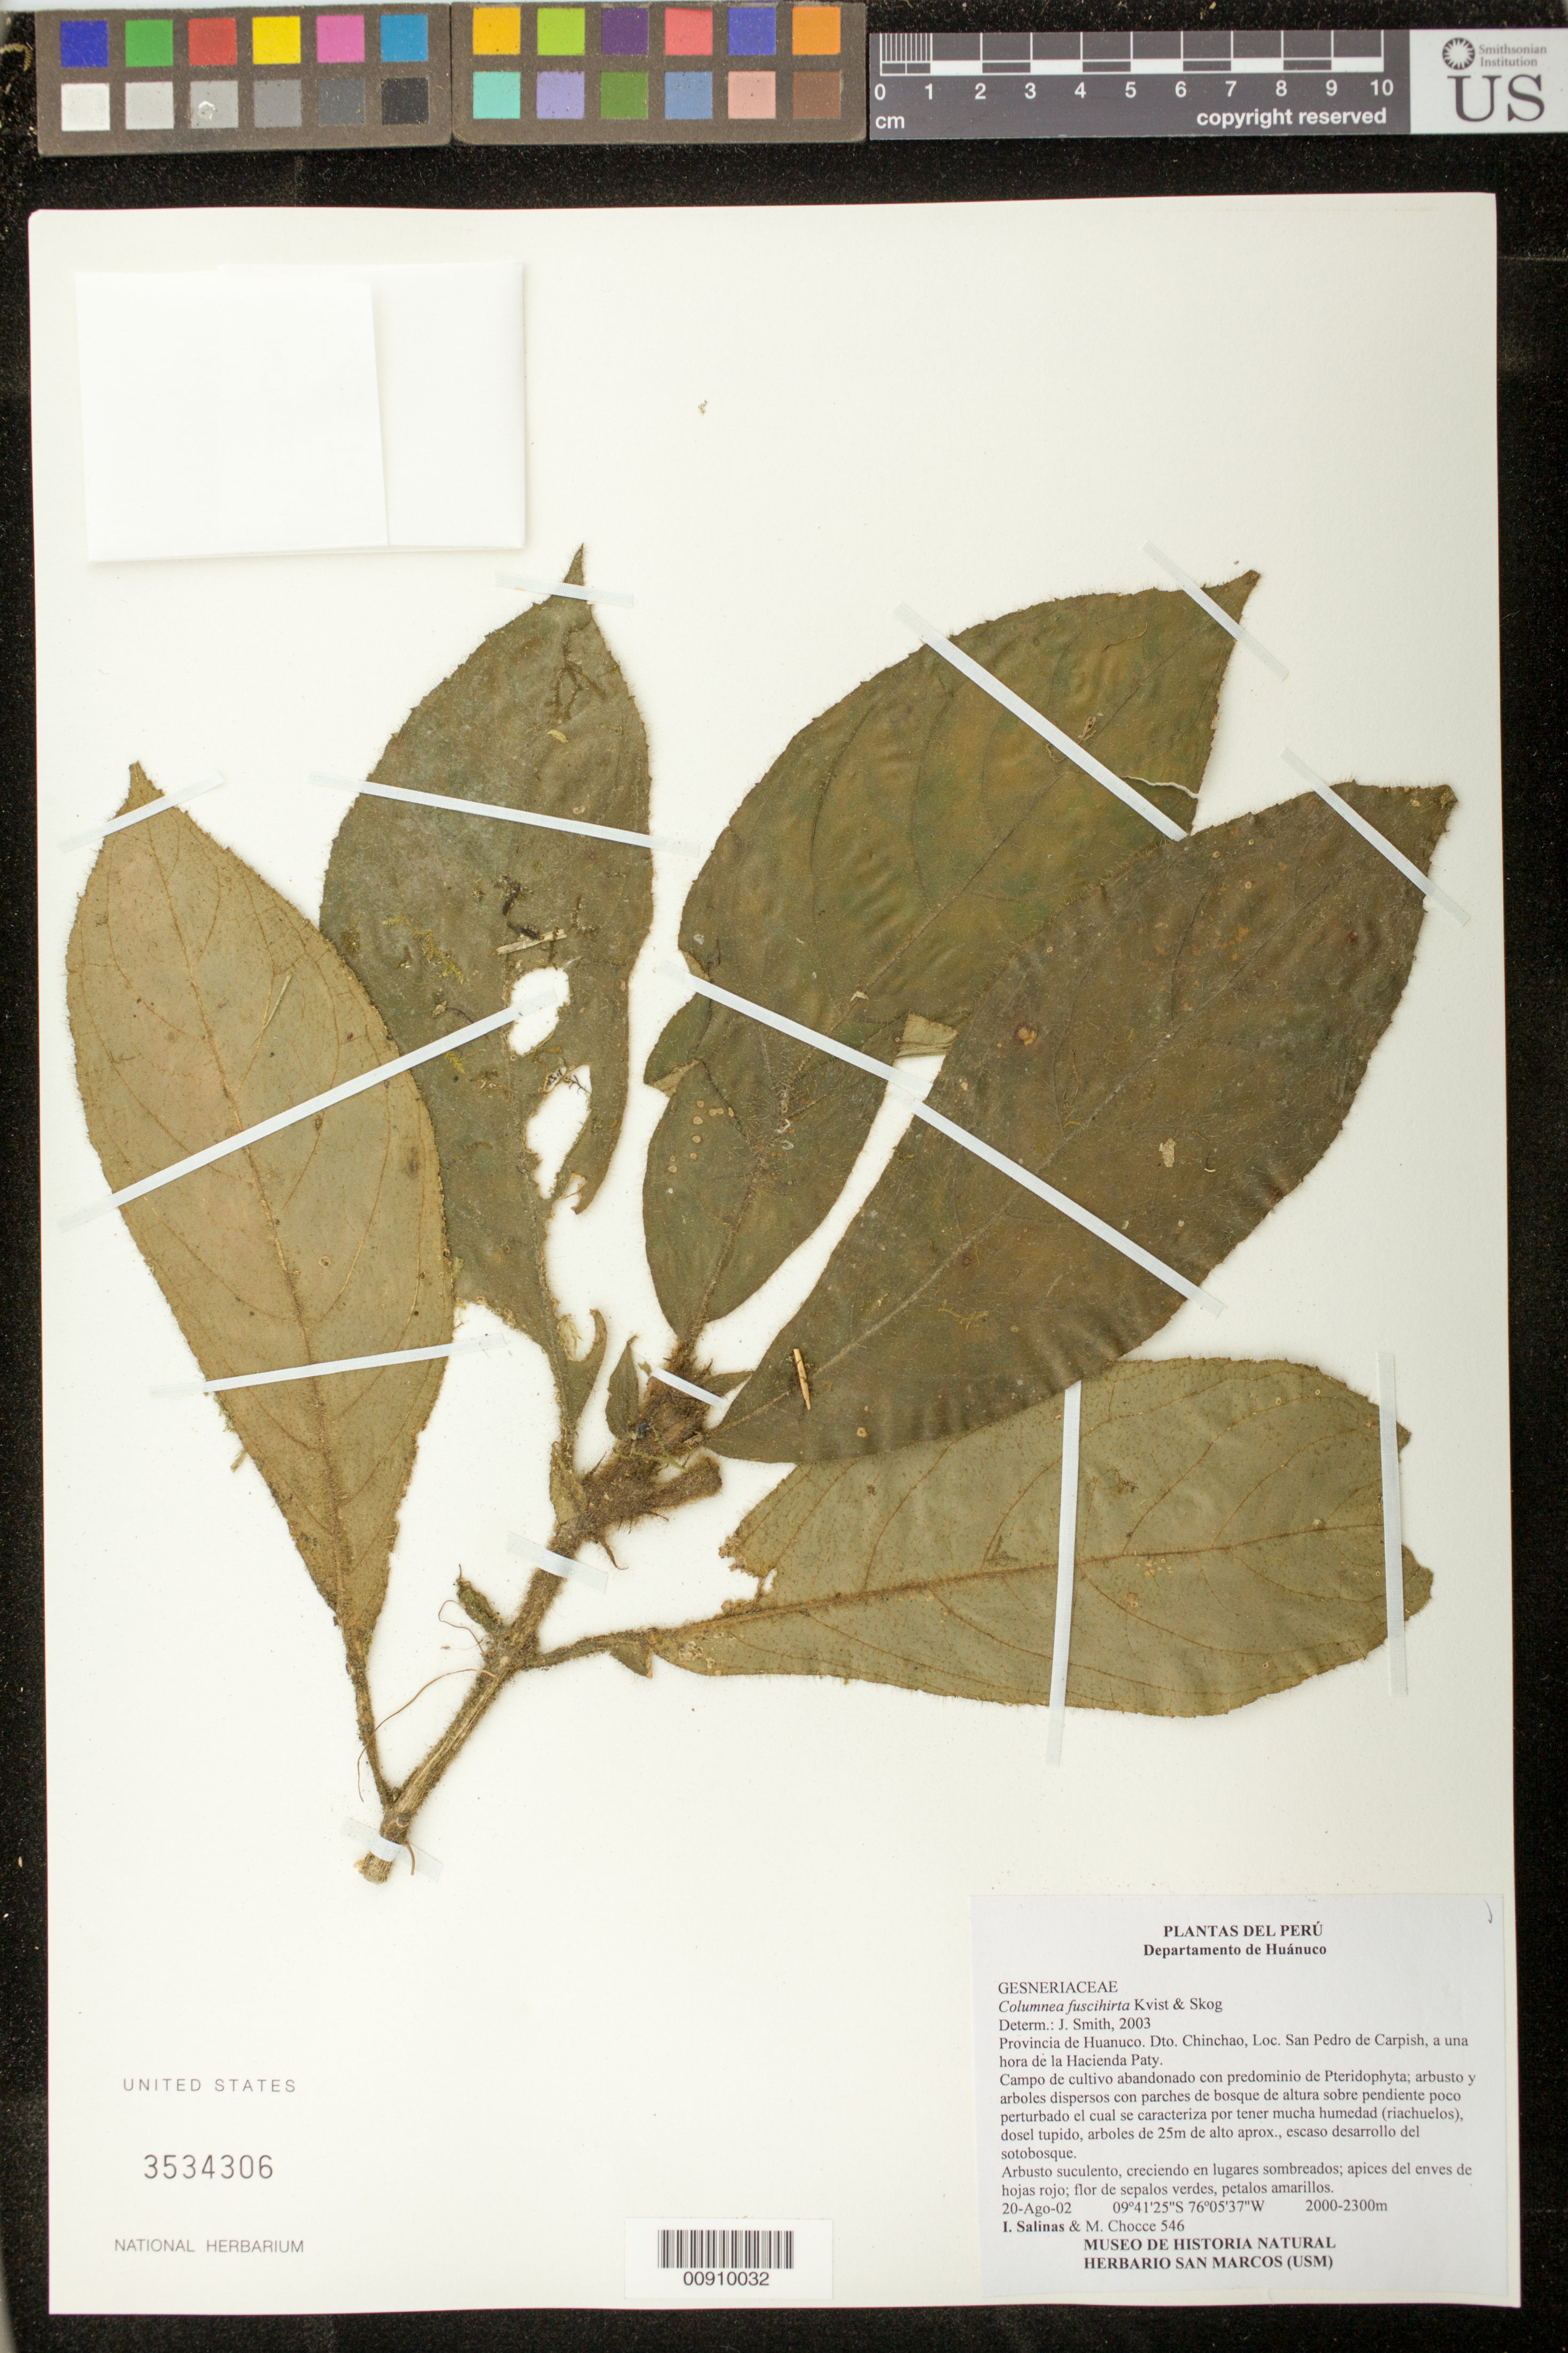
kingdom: Plantae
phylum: Tracheophyta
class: Magnoliopsida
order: Lamiales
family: Gesneriaceae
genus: Columnea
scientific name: Columnea fuscihirta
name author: L.P. Kvist & L.E. Skog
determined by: Smith, J.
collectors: I. Salinas & M. Chocce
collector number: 546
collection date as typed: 20 Aug 2002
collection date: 2002-08-20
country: Peru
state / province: Huánuco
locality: Prov. Huanuco. Dto. Chinchao, Loc. San Pedro de Carpish, a una hora de la Hacienda Paty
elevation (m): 2000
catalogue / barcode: US 3534306